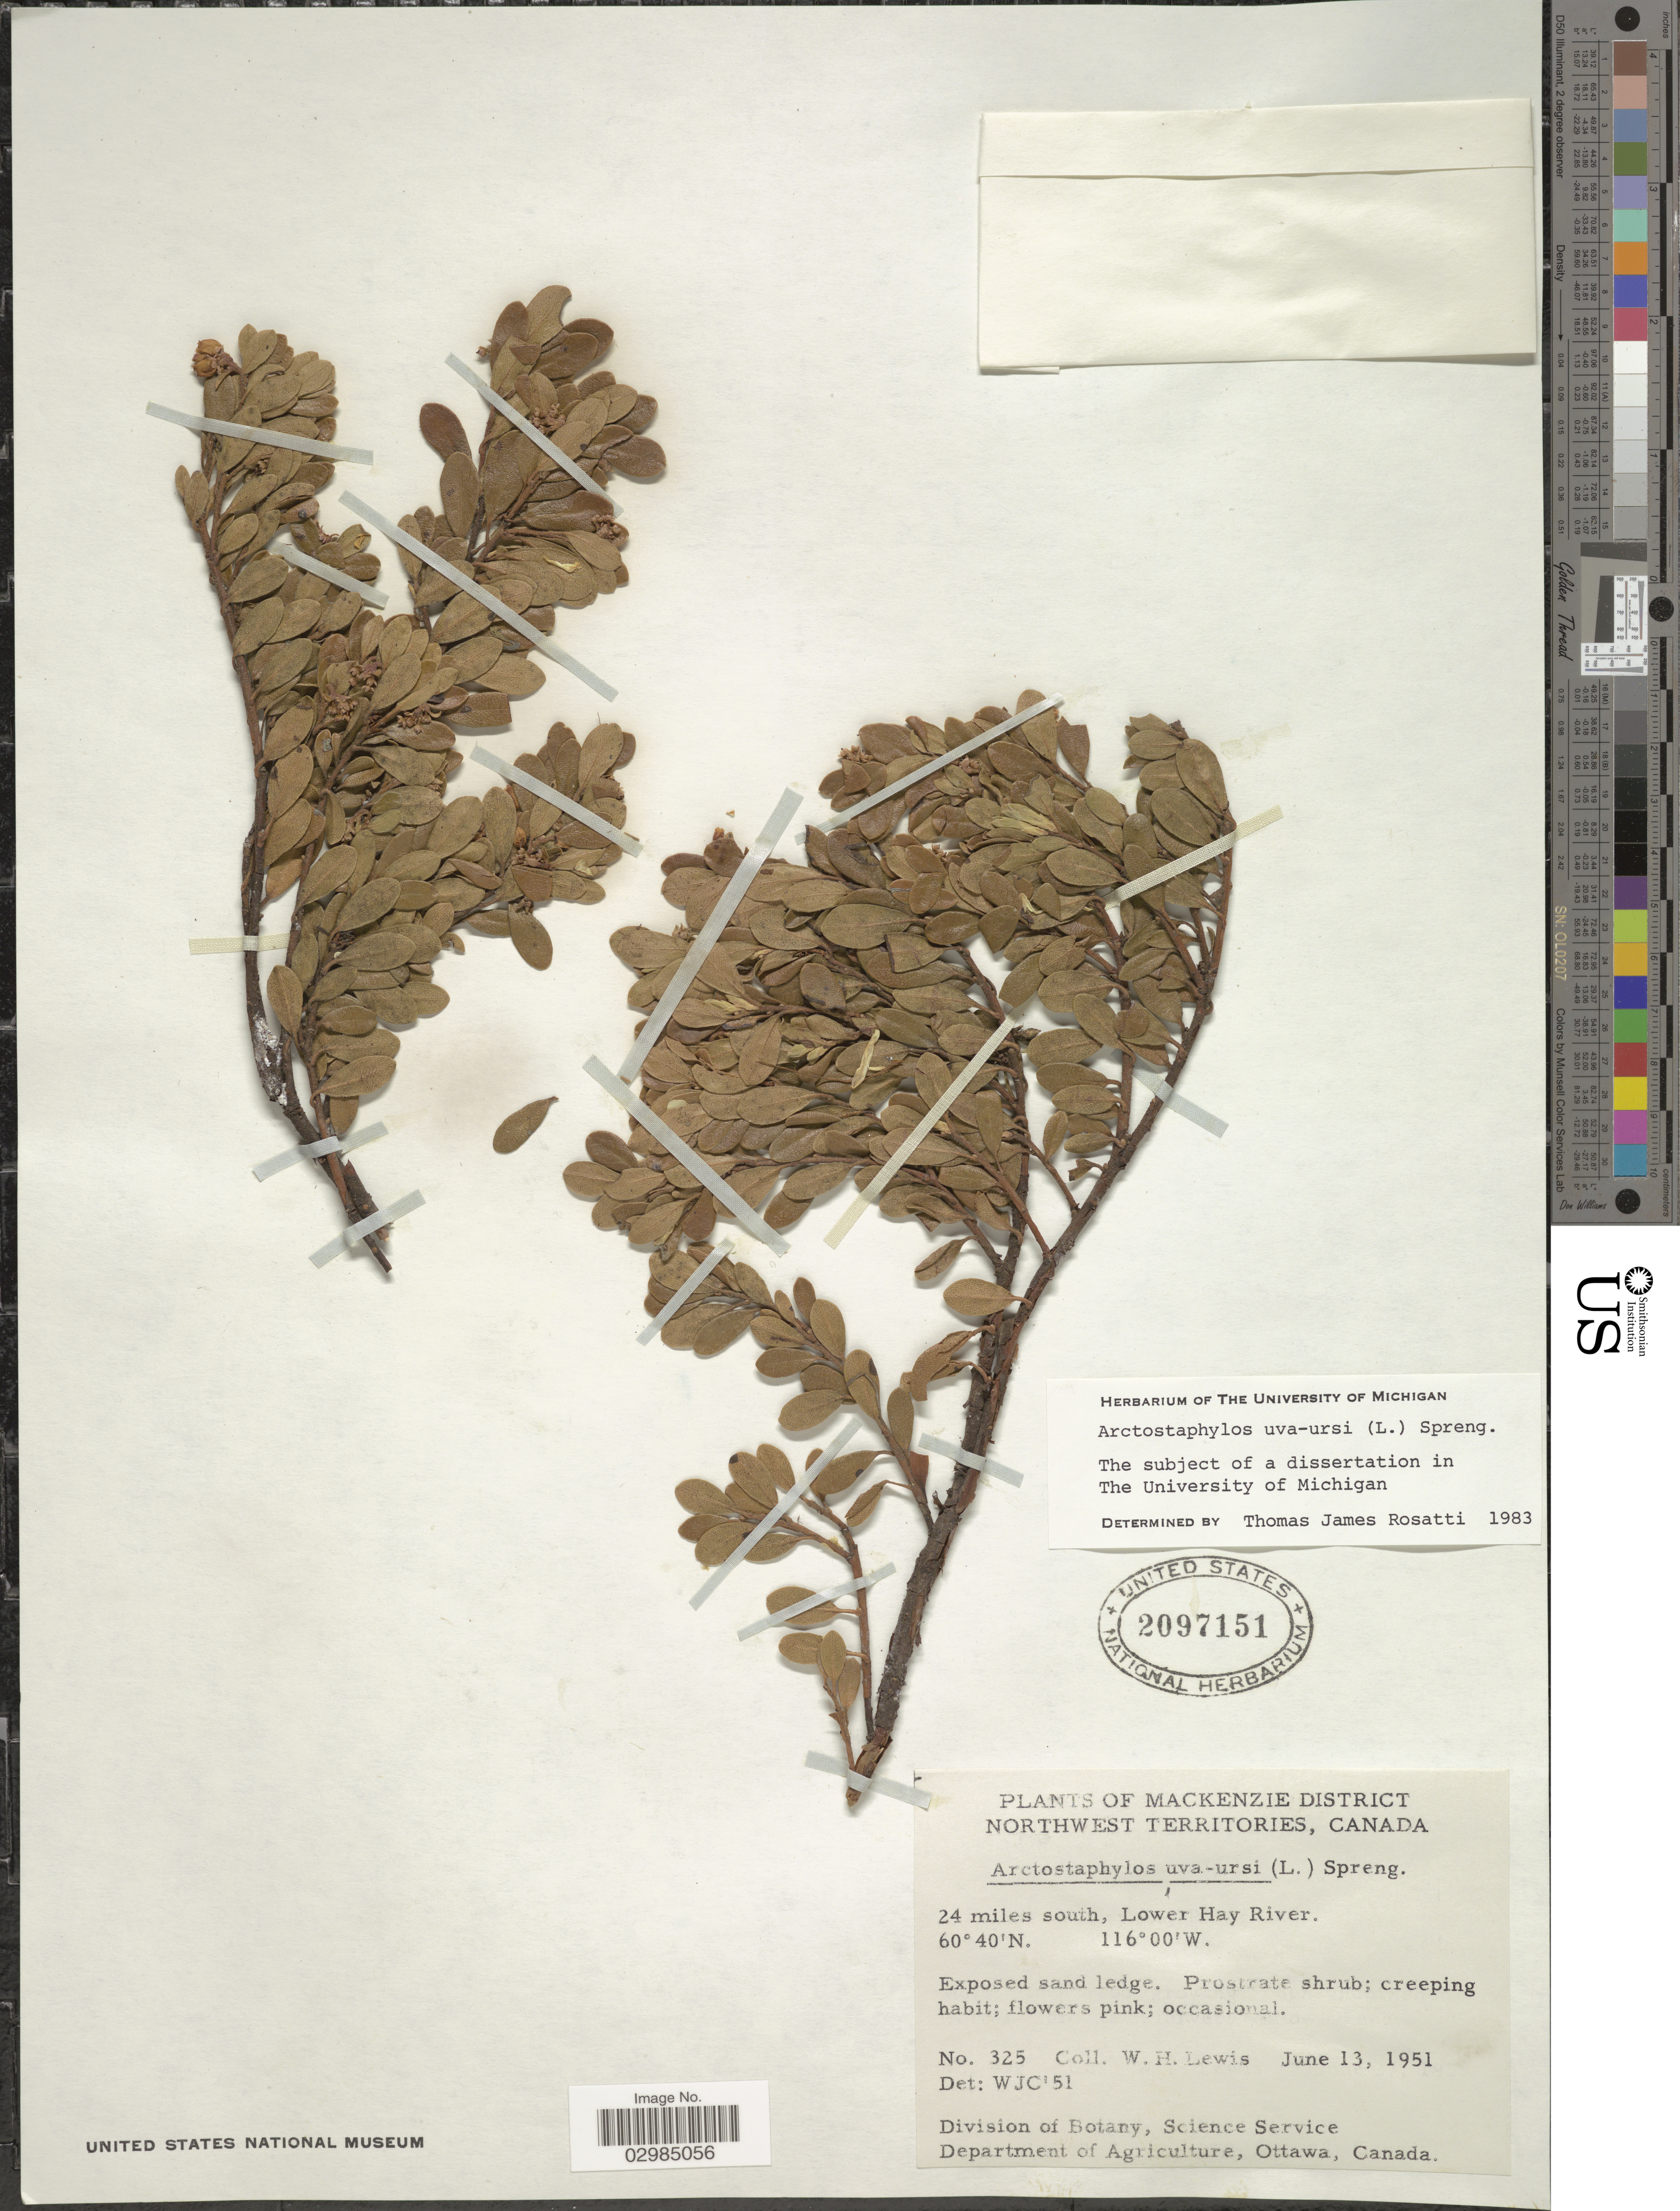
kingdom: Plantae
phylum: Tracheophyta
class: Magnoliopsida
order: Ericales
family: Ericaceae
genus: Arctostaphylos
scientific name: Arctostaphylos uva-ursi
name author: (L.) Spreng.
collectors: W. H. Lewis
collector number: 325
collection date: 1951-06-13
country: Canada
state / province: Northwest Territories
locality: Mackenzie District. 24 miles south, Lower Hay River.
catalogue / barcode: US 2097151